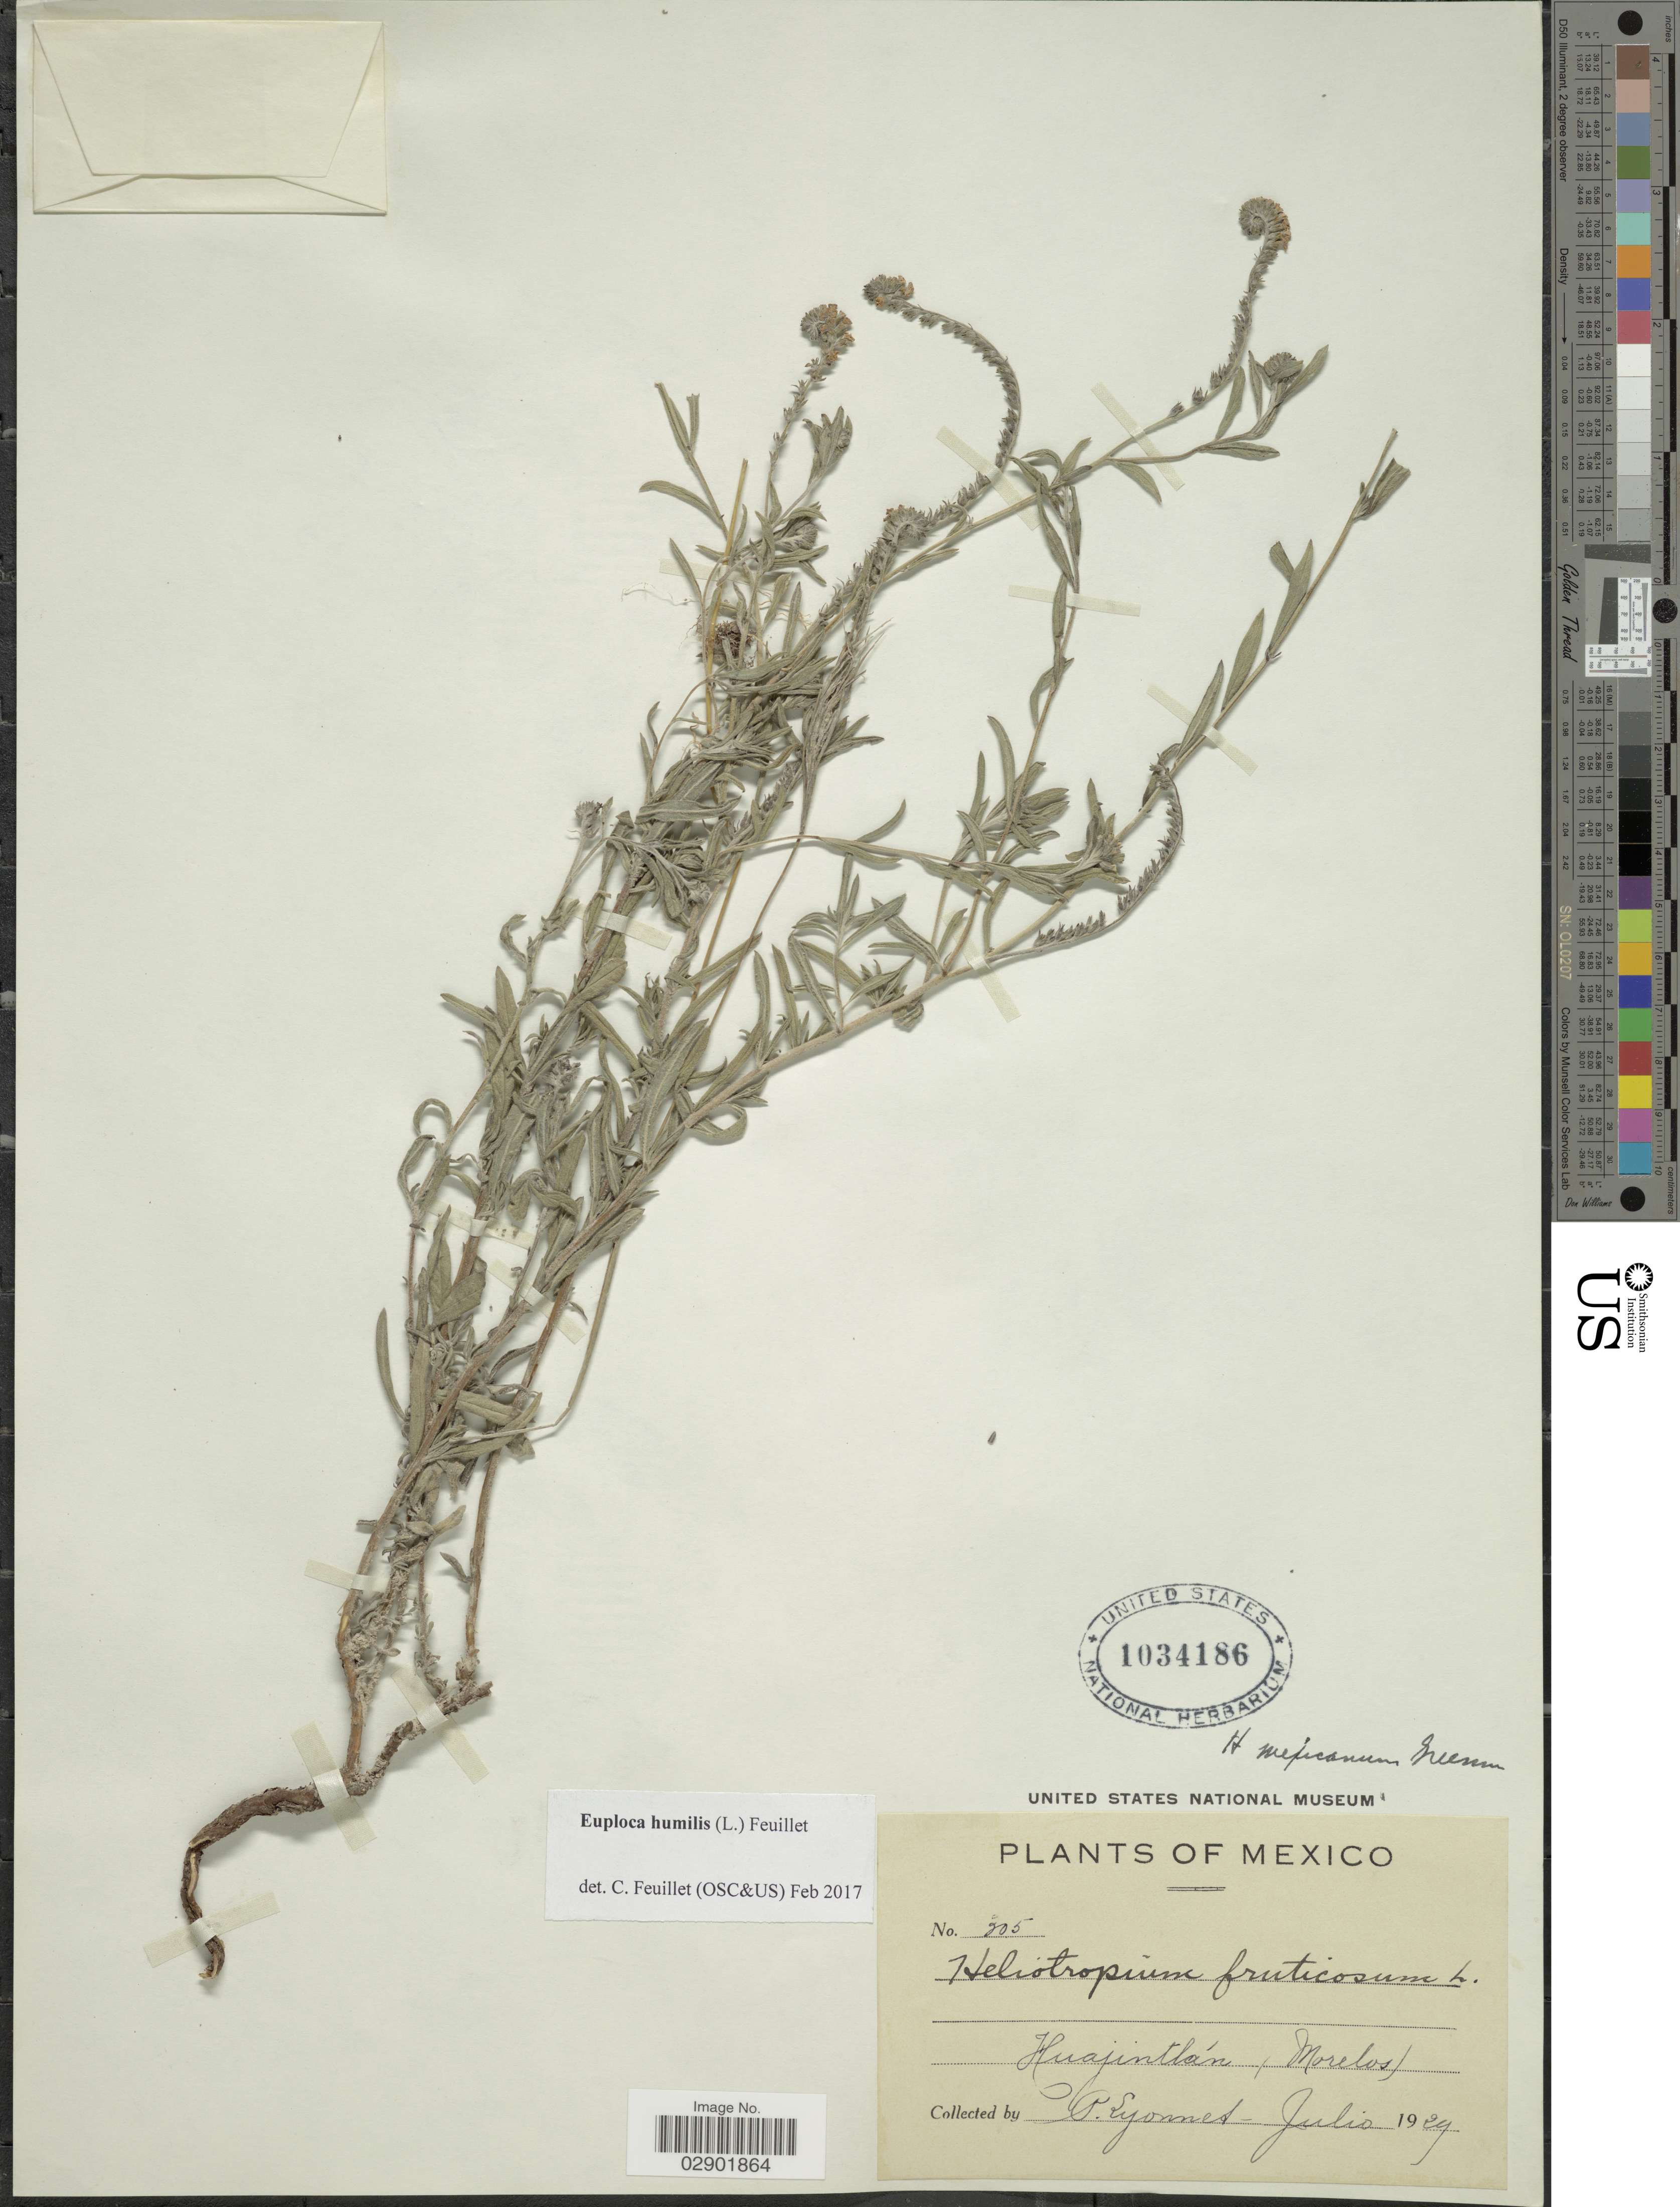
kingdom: Plantae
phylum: Tracheophyta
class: Magnoliopsida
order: Boraginales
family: Heliotropiaceae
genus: Euploca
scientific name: Euploca humilis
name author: (L.) Feuillet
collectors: P. Lyonnet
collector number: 305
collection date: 1929-07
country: Mexico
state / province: Morelos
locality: Huajintlán.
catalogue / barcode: US 1034186